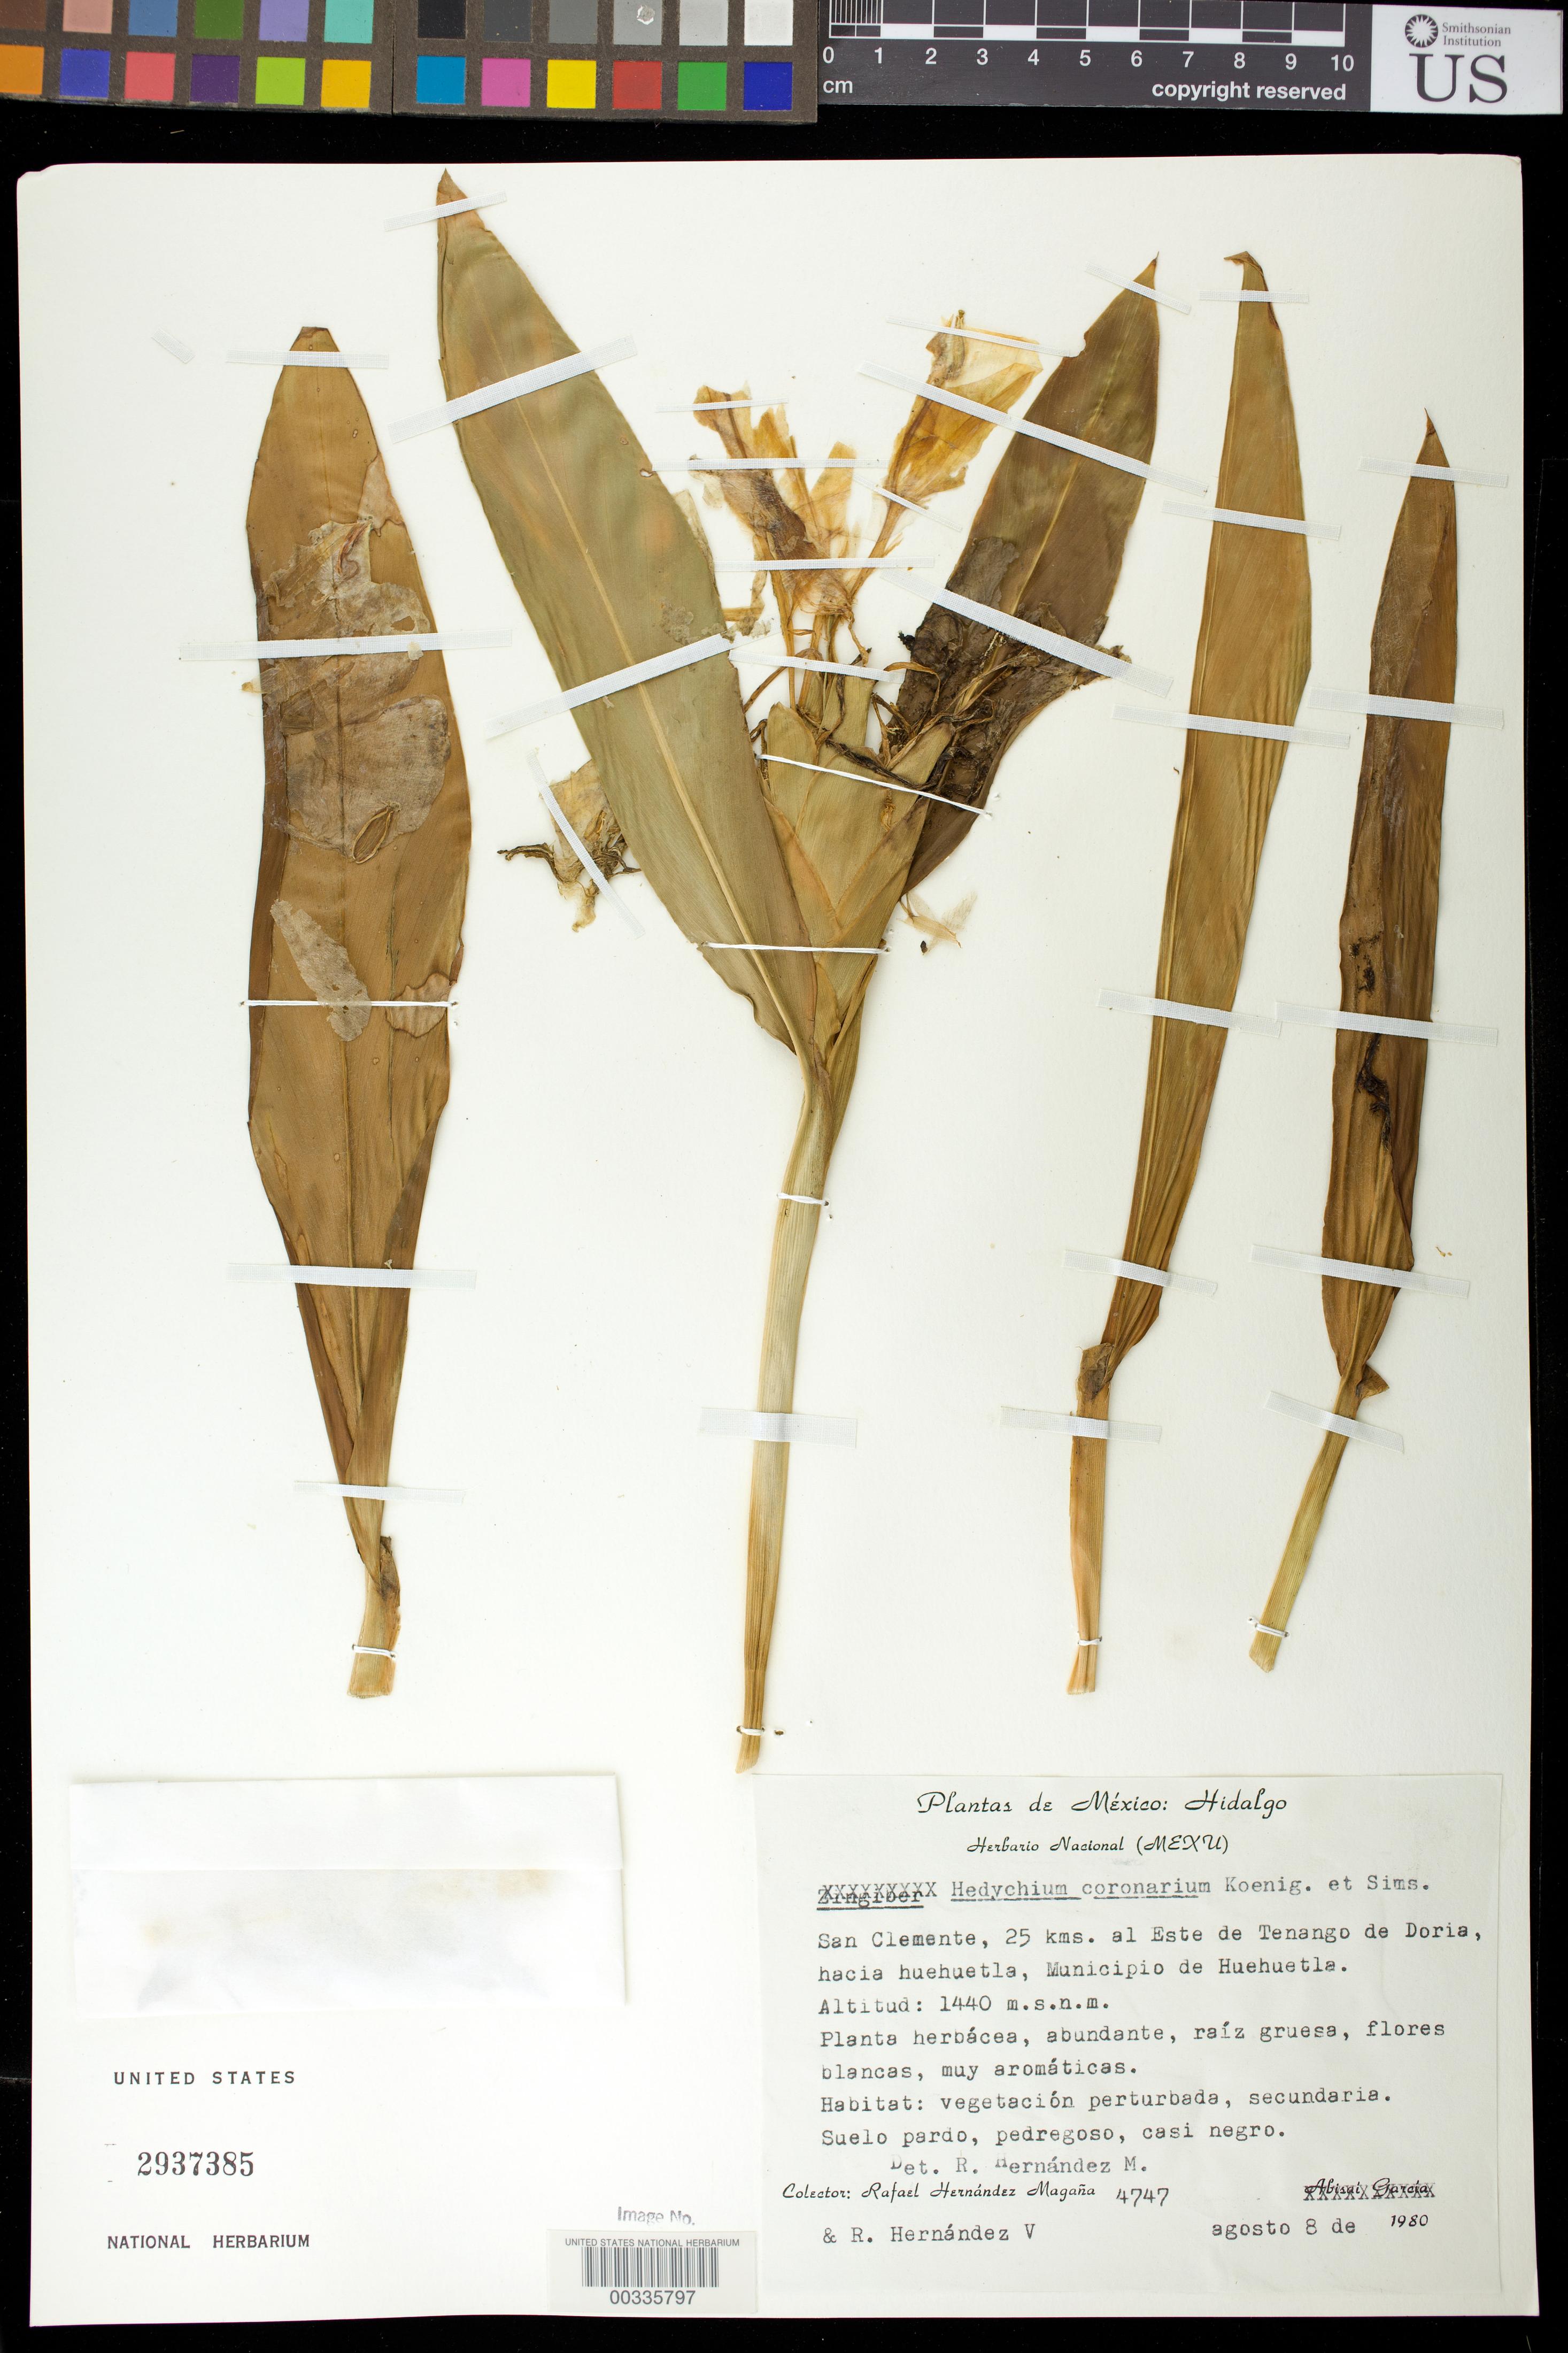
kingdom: Plantae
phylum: Tracheophyta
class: Liliopsida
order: Zingiberales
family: Zingiberaceae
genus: Hedychium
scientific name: Hedychium coronarium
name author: J. Koenig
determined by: Hernandez, H. M., (MO), Missouri Botanical Garden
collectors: R. Hernández-M. & R. Hernandez V.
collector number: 4747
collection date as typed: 08 Aug 1980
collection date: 1980-08-08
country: Mexico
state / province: Hidalgo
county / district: Huehuetla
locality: San Clemente, 25 km al este de Tenango de Doria, hacia Huehuetla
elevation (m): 1440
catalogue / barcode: US 2937385